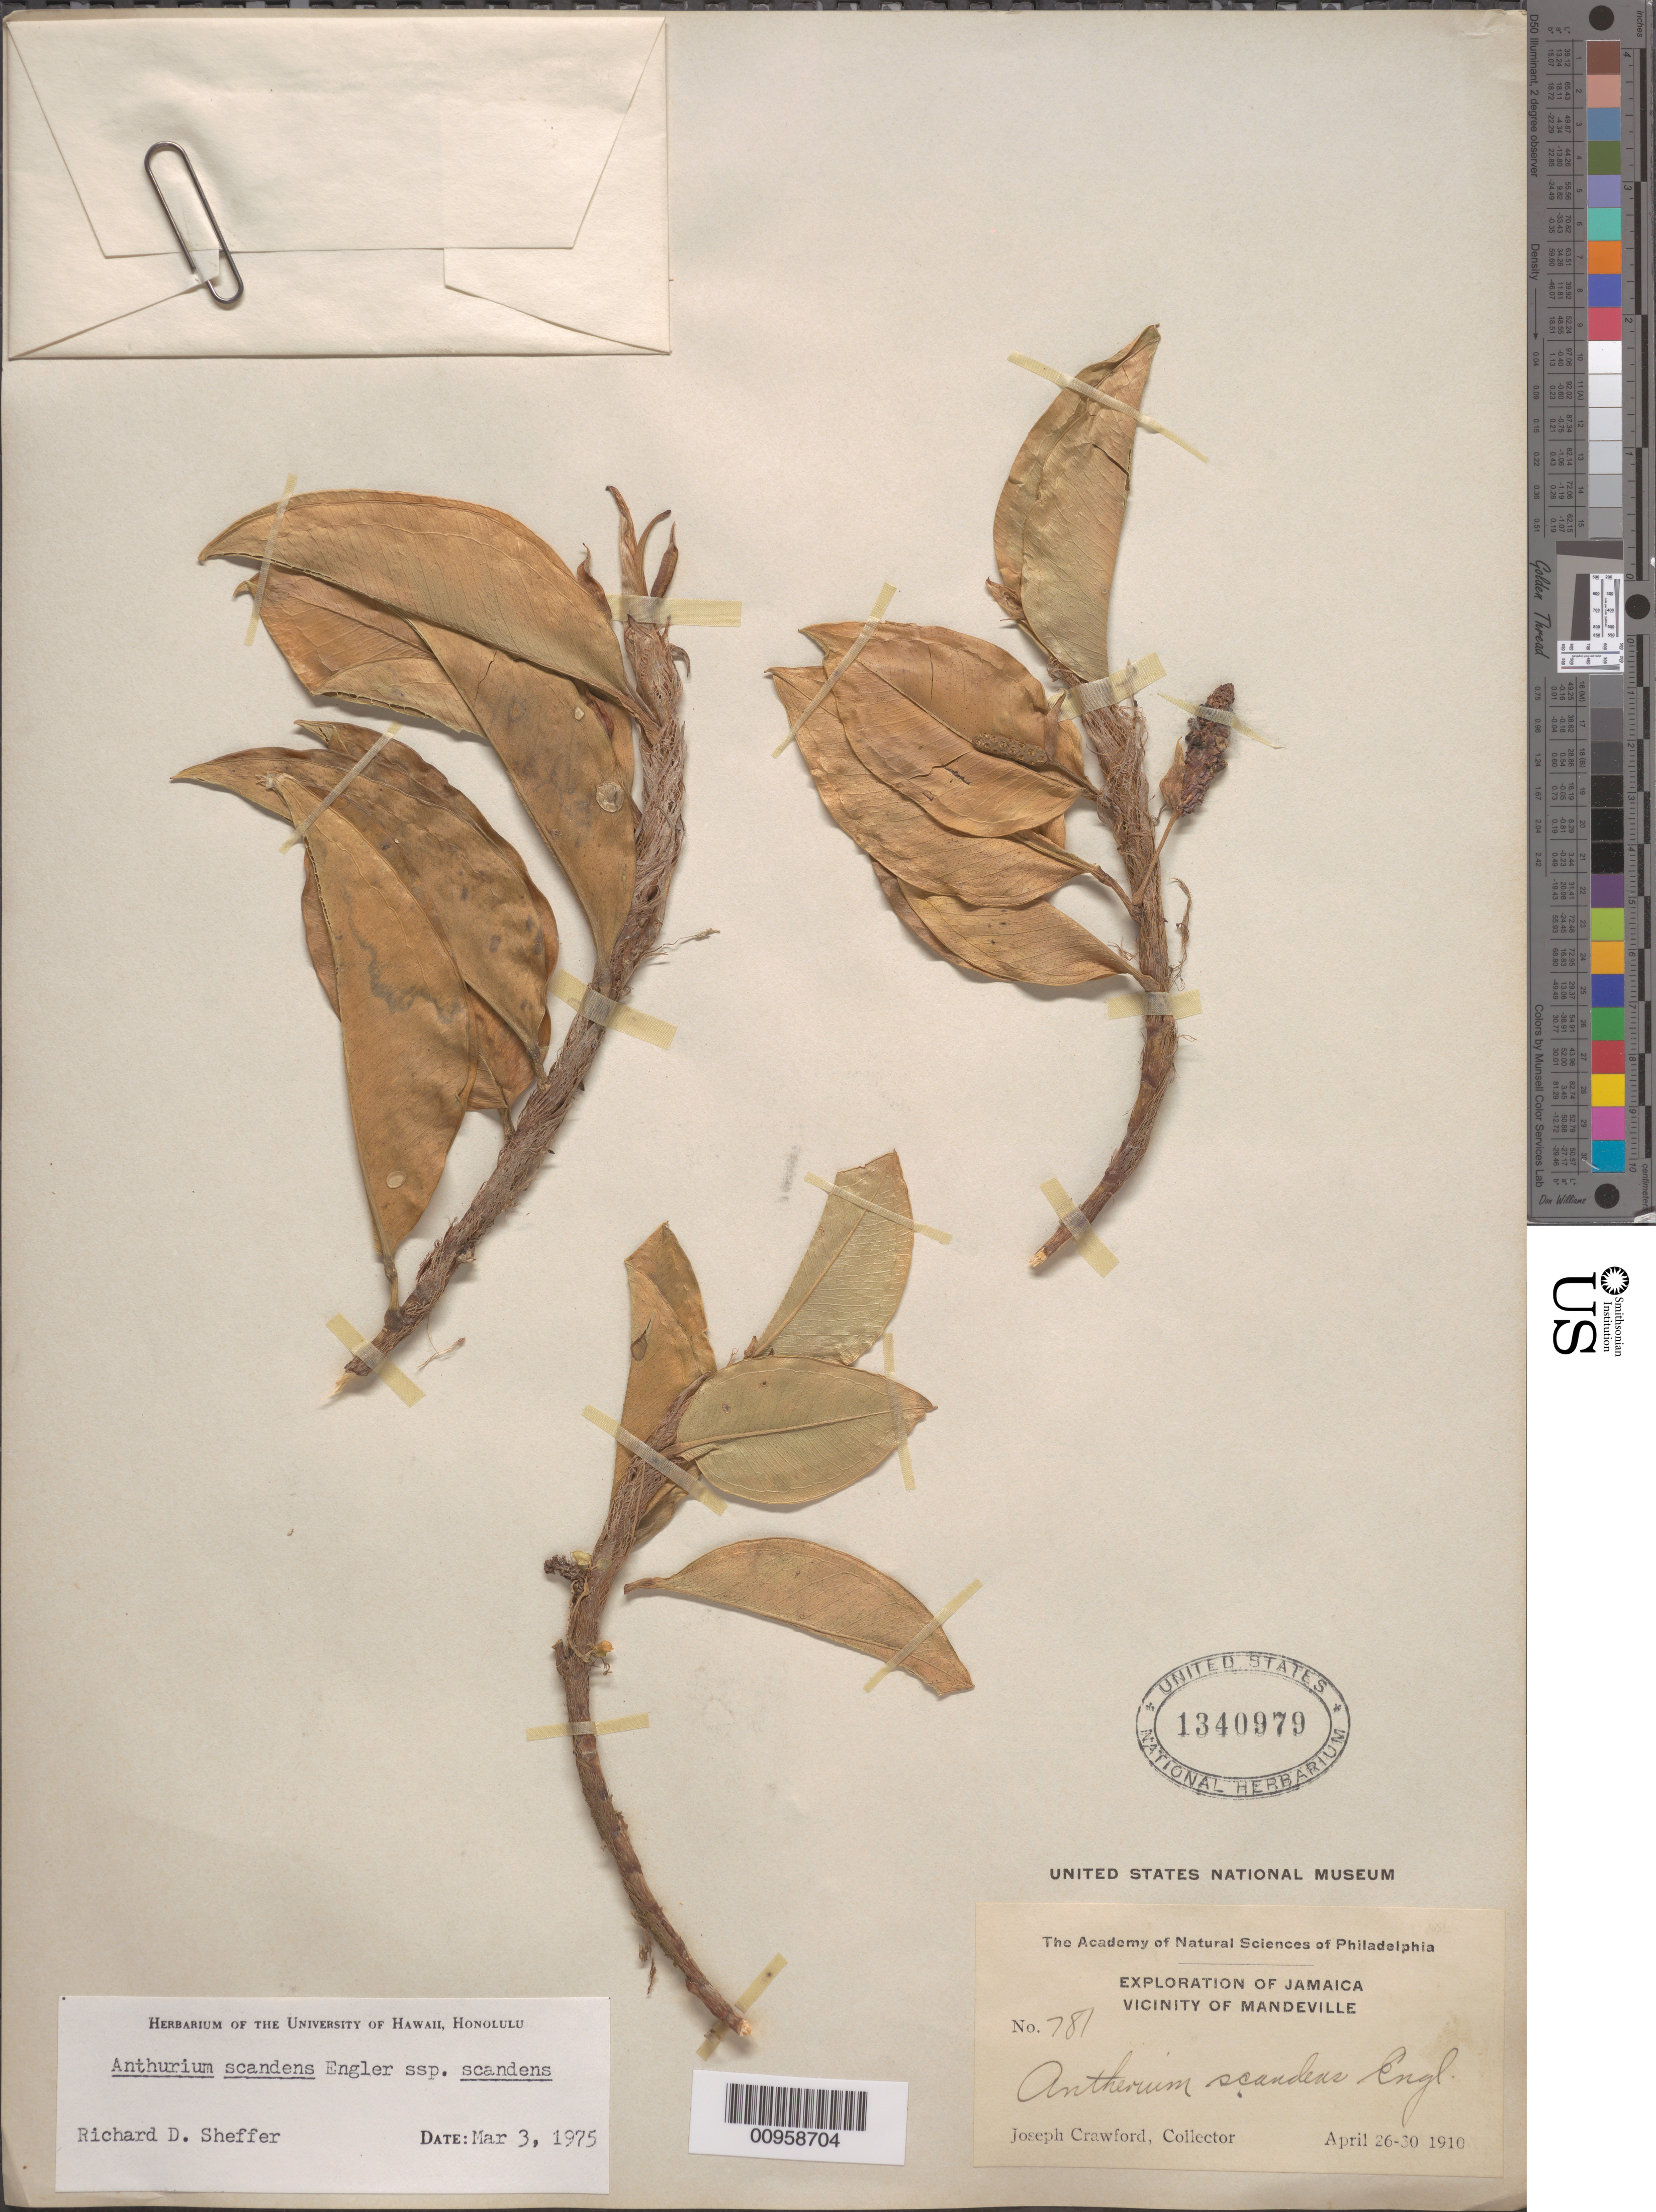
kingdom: Plantae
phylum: Tracheophyta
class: Liliopsida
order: Alismatales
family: Araceae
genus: Anthurium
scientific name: Anthurium scandens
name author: (Aubl.) Engl.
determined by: Sheffer, R. D.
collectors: J. Crawford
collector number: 781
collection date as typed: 26 Apr 1910 to 30 Apr 1910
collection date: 1910-04-26/1910-04-30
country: Jamaica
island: Jamaica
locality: Vicinity of Mandeville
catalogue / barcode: US 1340979